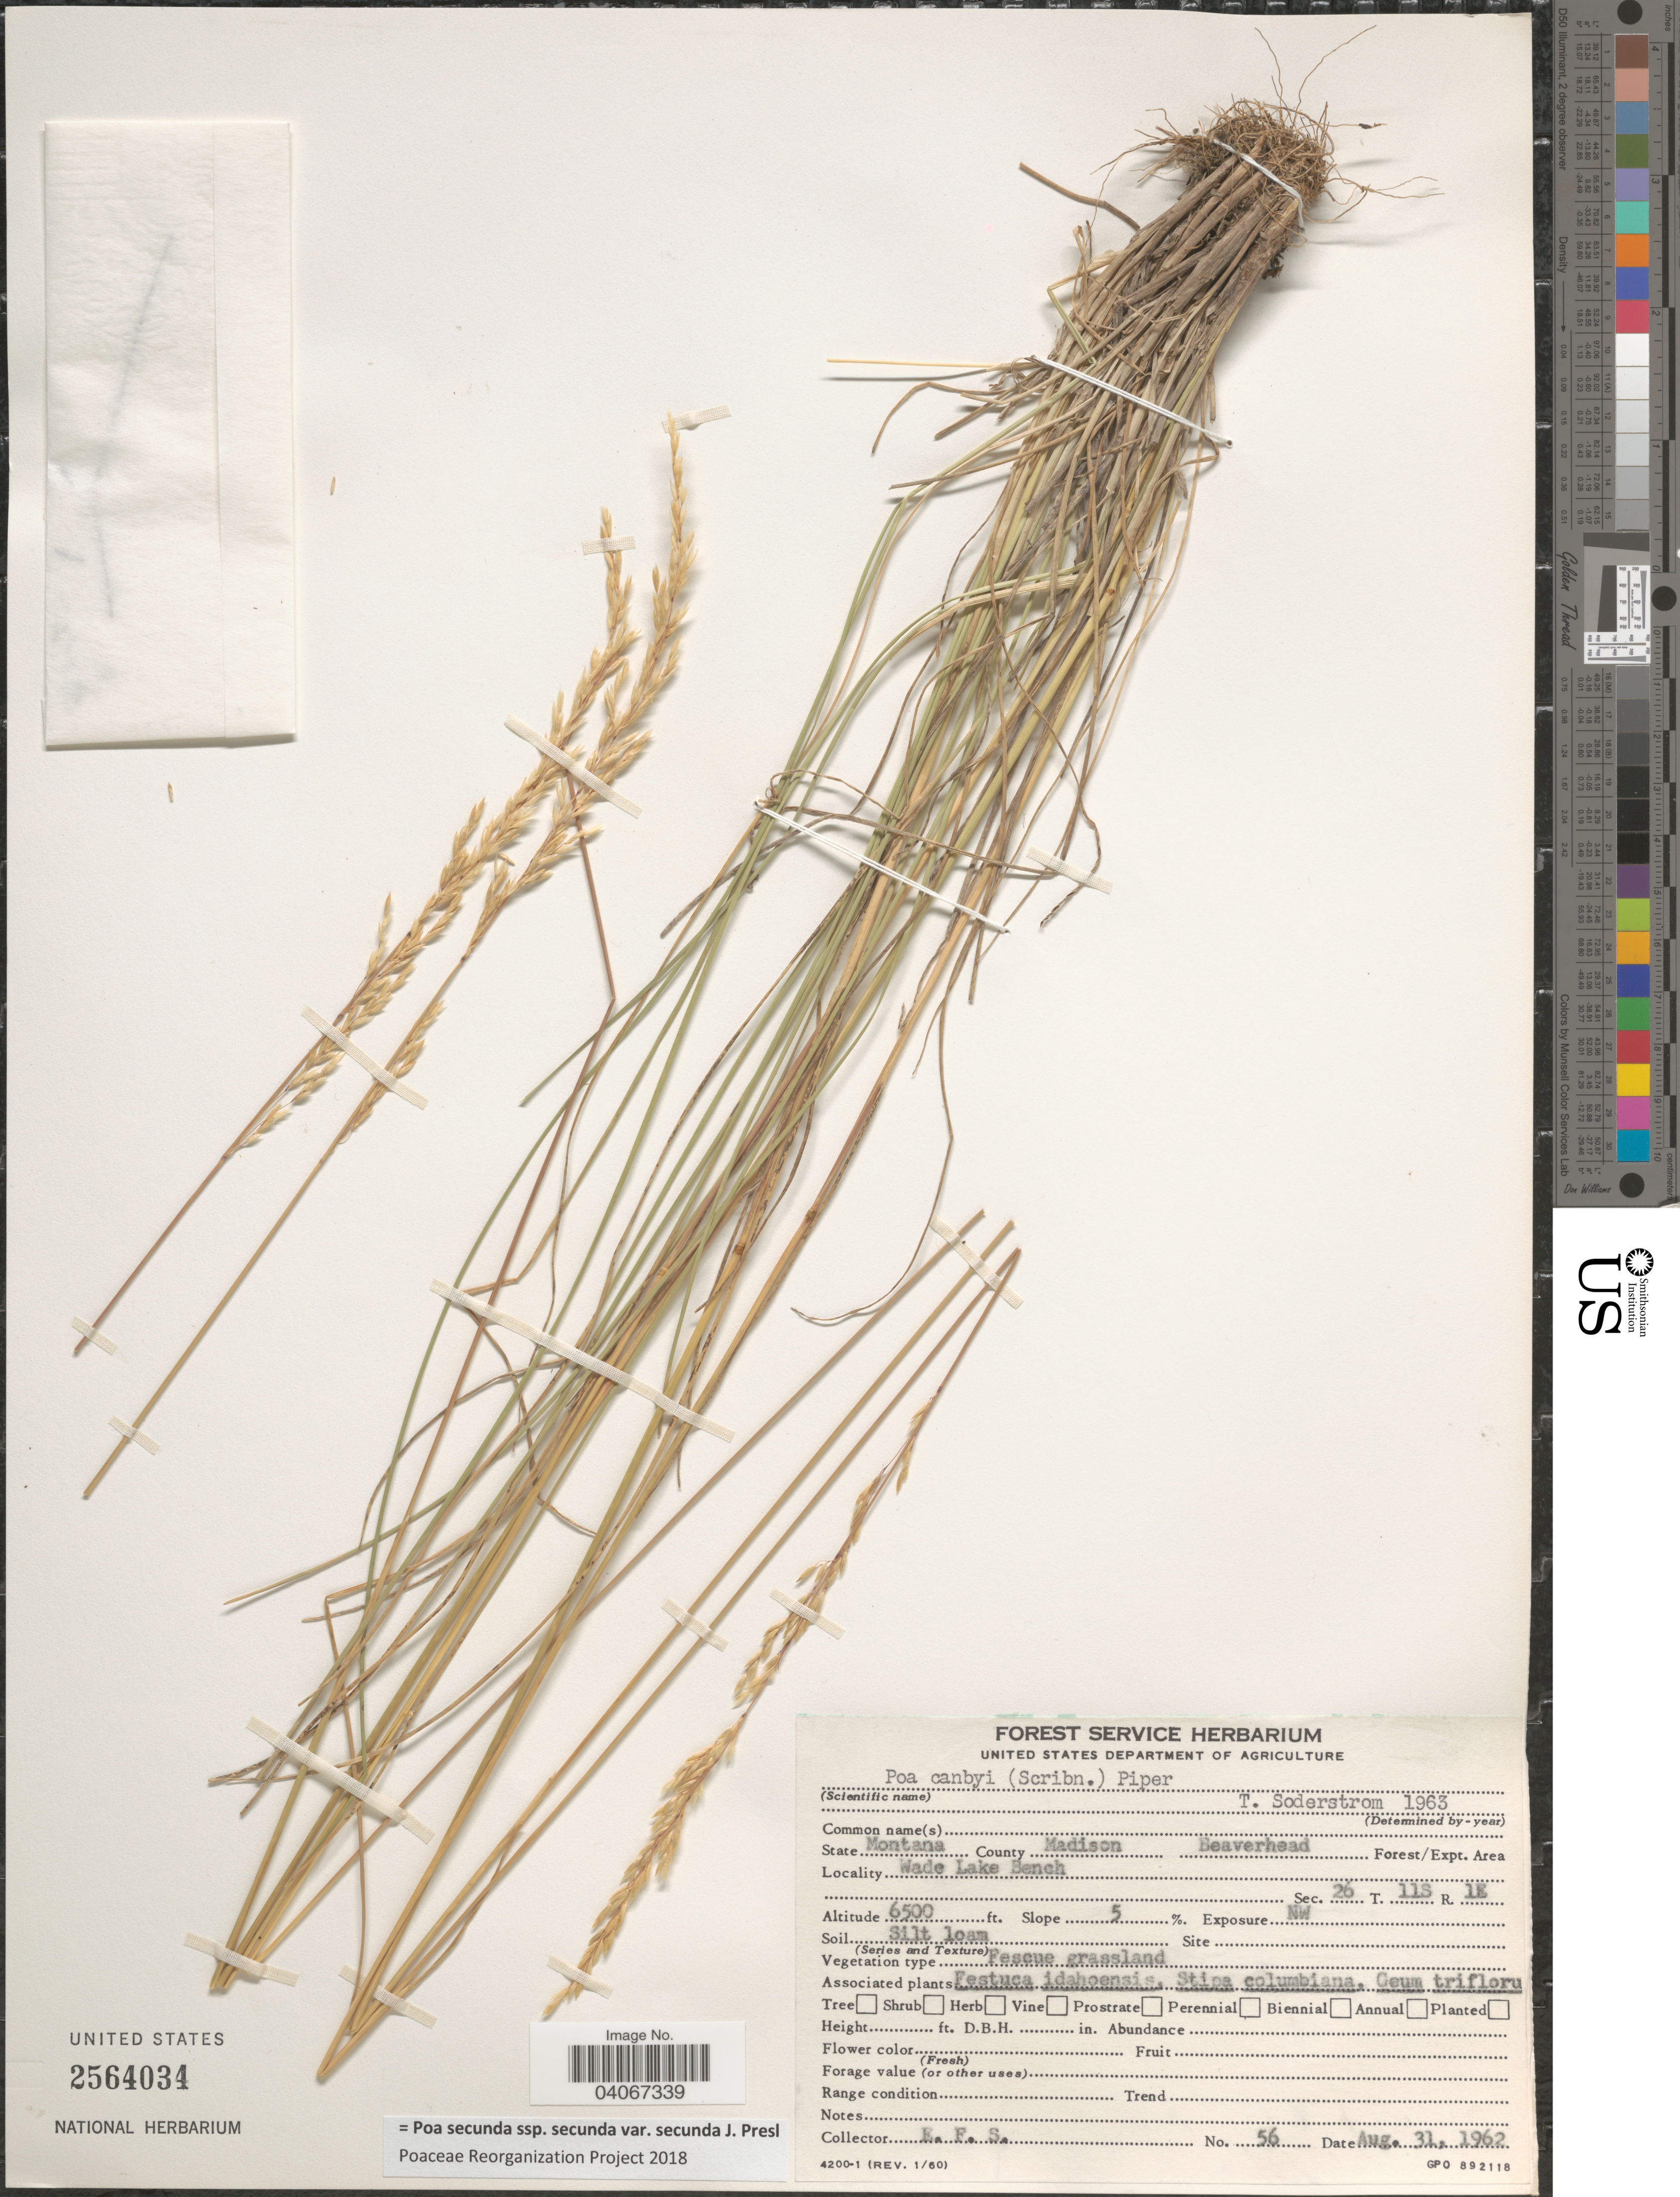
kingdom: Plantae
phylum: Tracheophyta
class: Liliopsida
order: Poales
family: Poaceae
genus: Poa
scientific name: Poa secunda subsp. secunda var. secunda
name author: J. Presl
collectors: E. F. S.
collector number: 56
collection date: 1962-08-31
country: United States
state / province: Montana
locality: County Madison. Beaverhead Forest/Expt. Area. Wake Lake Bench. Sec. 26 T. 11S R. 1E.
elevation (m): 1981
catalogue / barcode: US 2564034